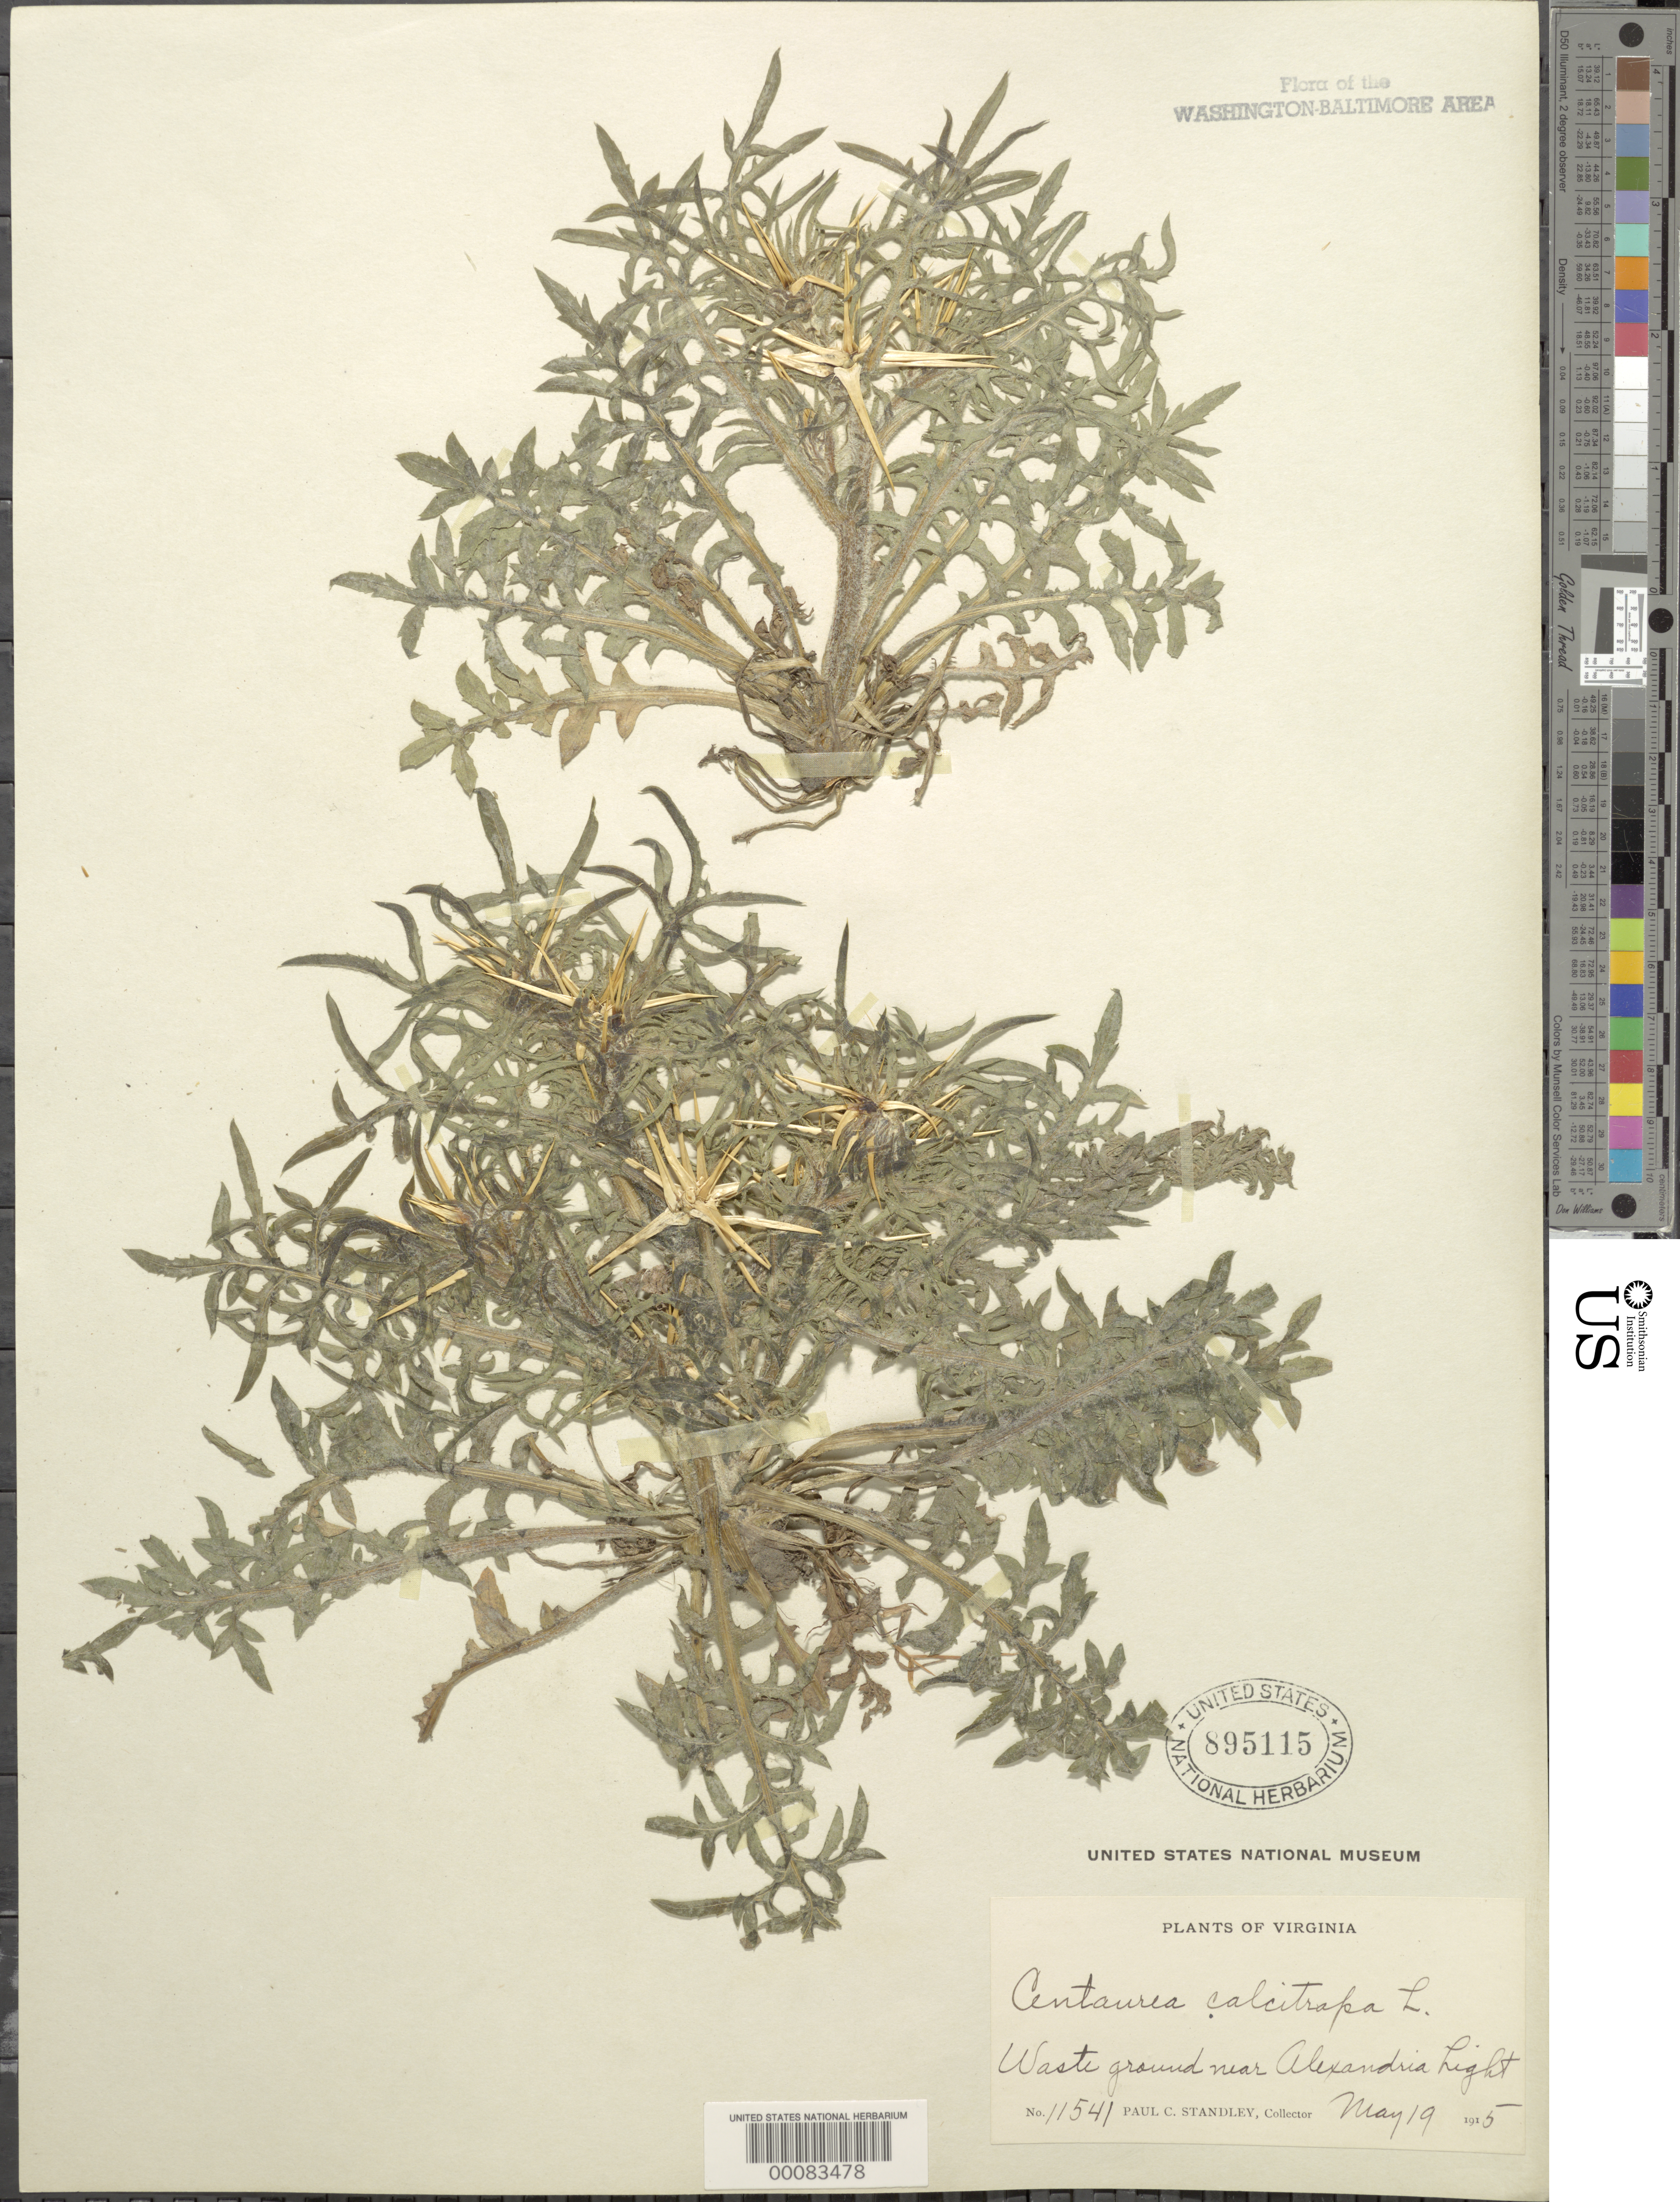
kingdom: Plantae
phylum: Tracheophyta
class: Magnoliopsida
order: Asterales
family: Asteraceae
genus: Centaurea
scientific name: Centaurea calcitrapa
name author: L.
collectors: P. C. Standley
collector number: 11541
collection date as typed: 19 May 1915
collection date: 1915-05-19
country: United States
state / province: Virginia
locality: Near Alexandria Light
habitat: Waste ground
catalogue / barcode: US 895115